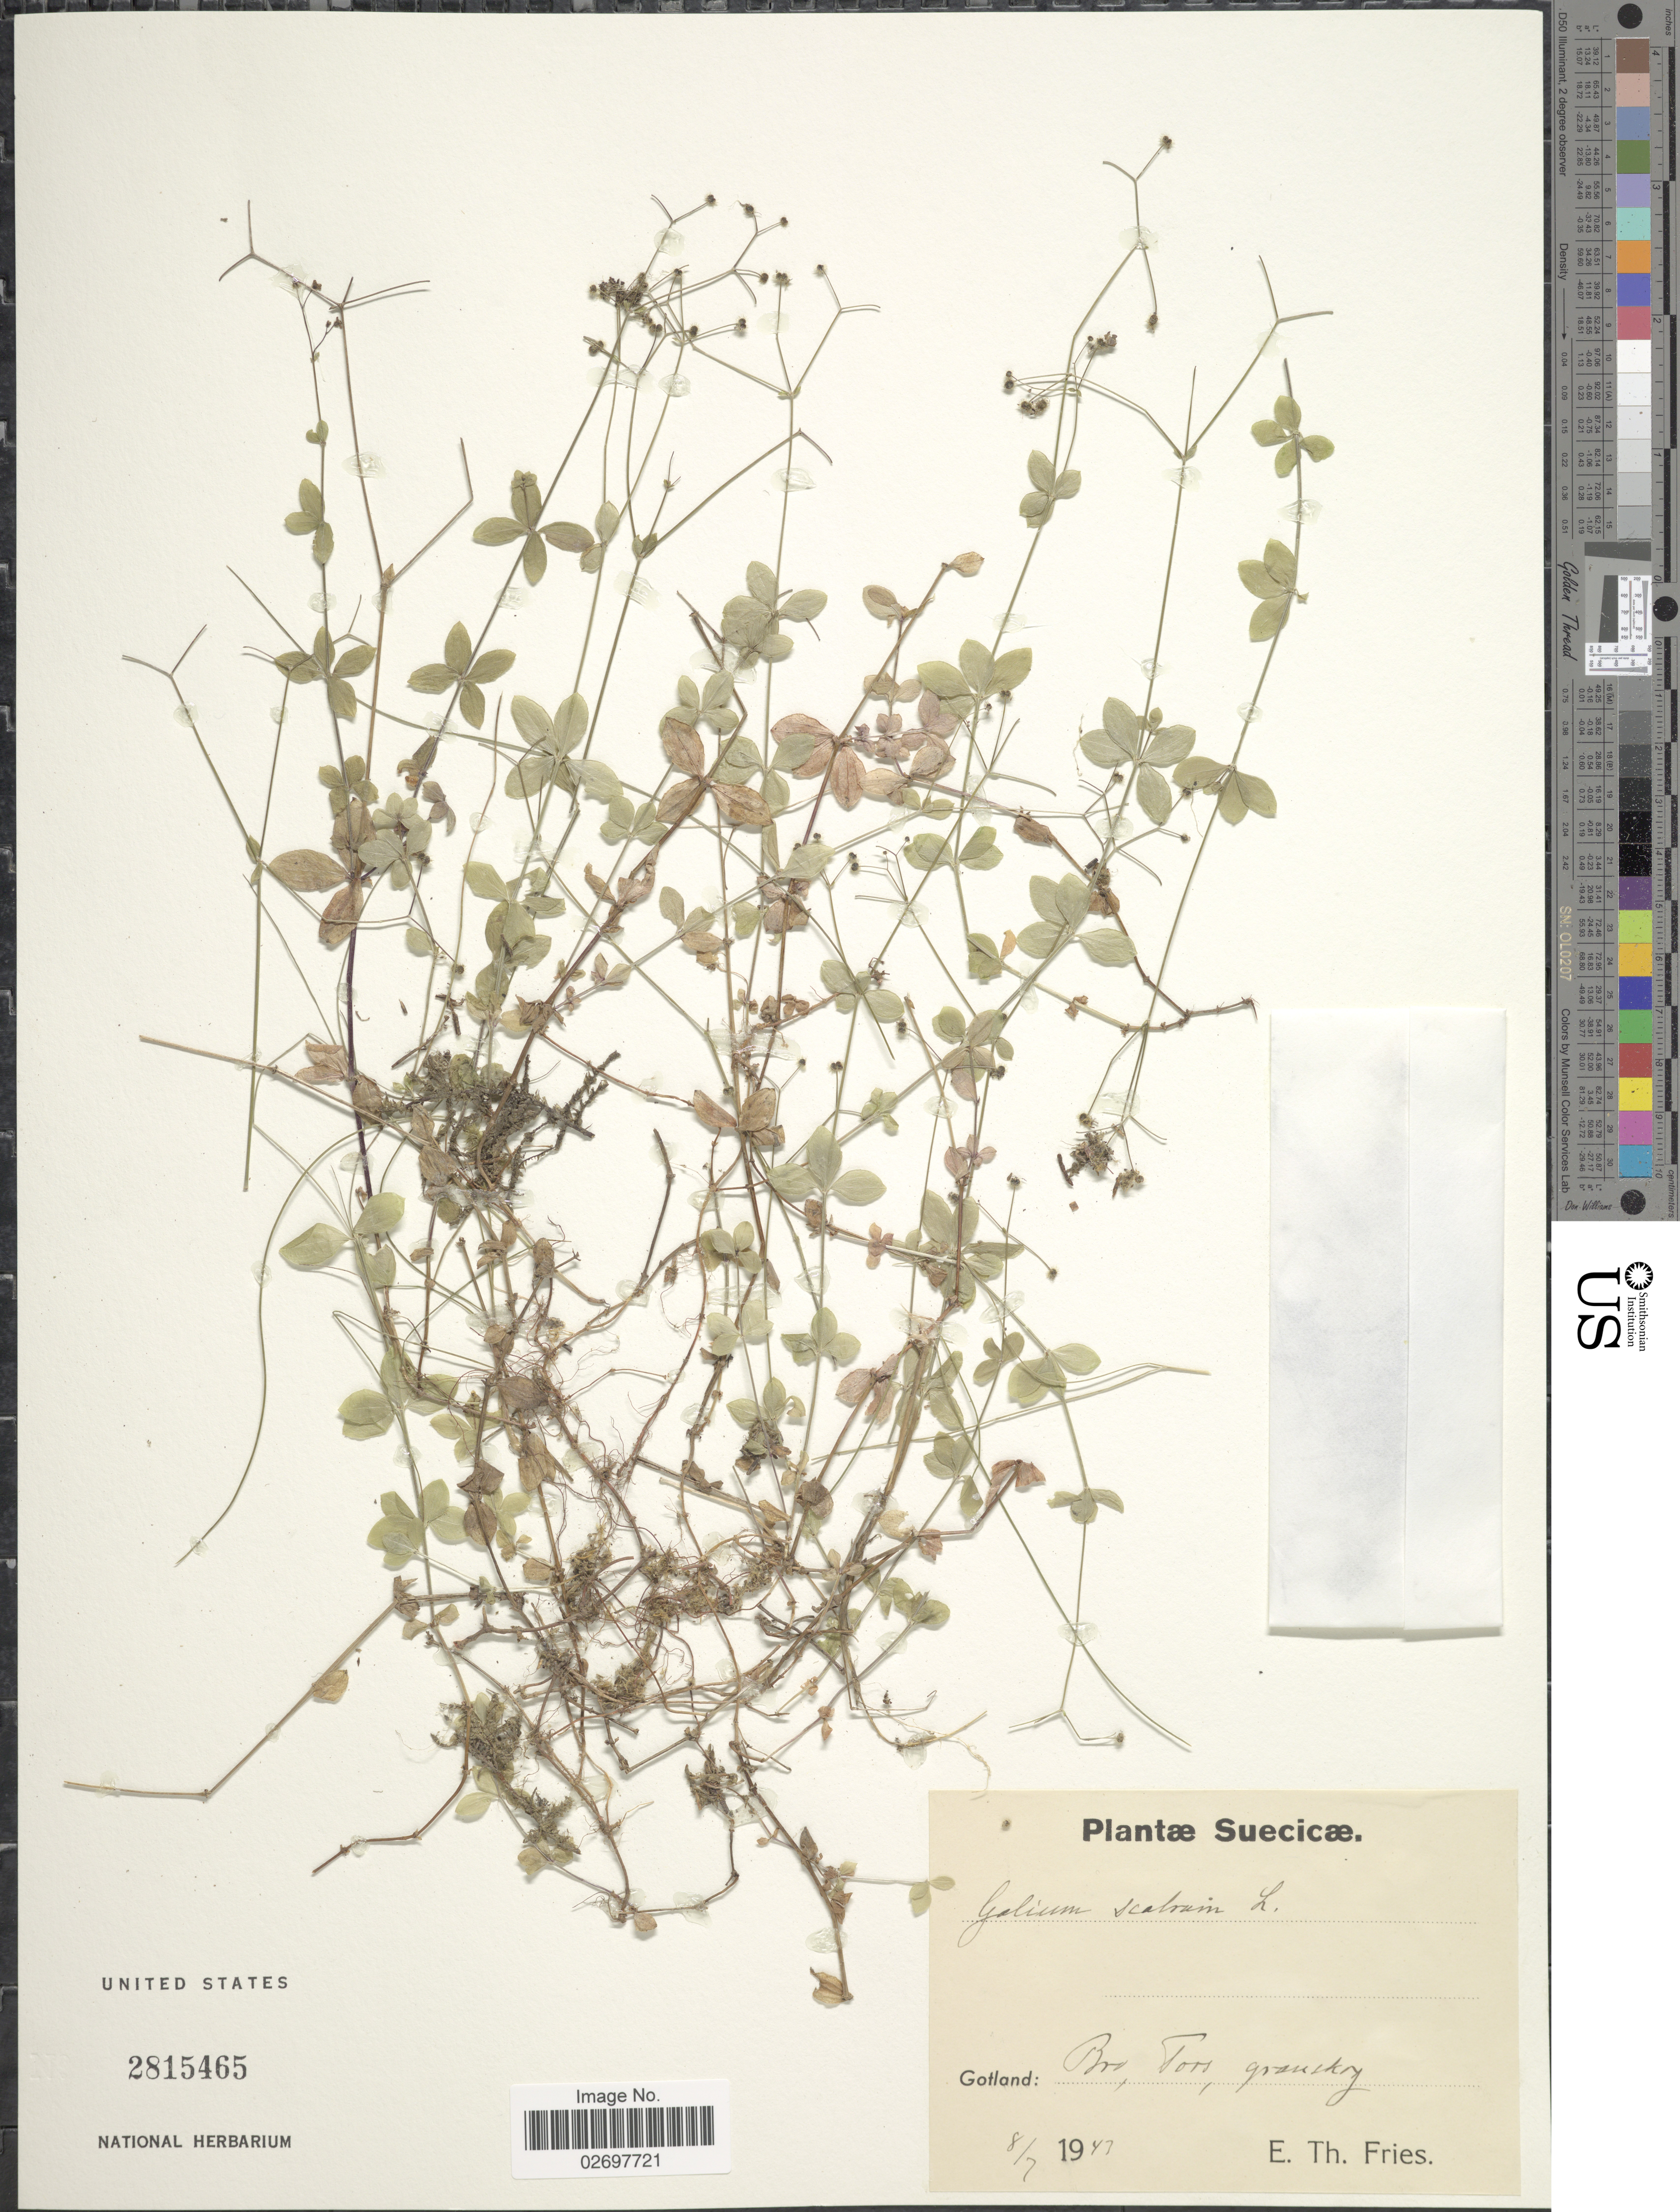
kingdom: Plantae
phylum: Tracheophyta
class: Magnoliopsida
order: Gentianales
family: Rubiaceae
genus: Galium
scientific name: Galium scabrum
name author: L.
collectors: E. Fries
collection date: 1947-07-08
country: Sweden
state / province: Gotland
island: Gotland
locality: Gotland: Bro. Fors, granskog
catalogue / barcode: US 2815465